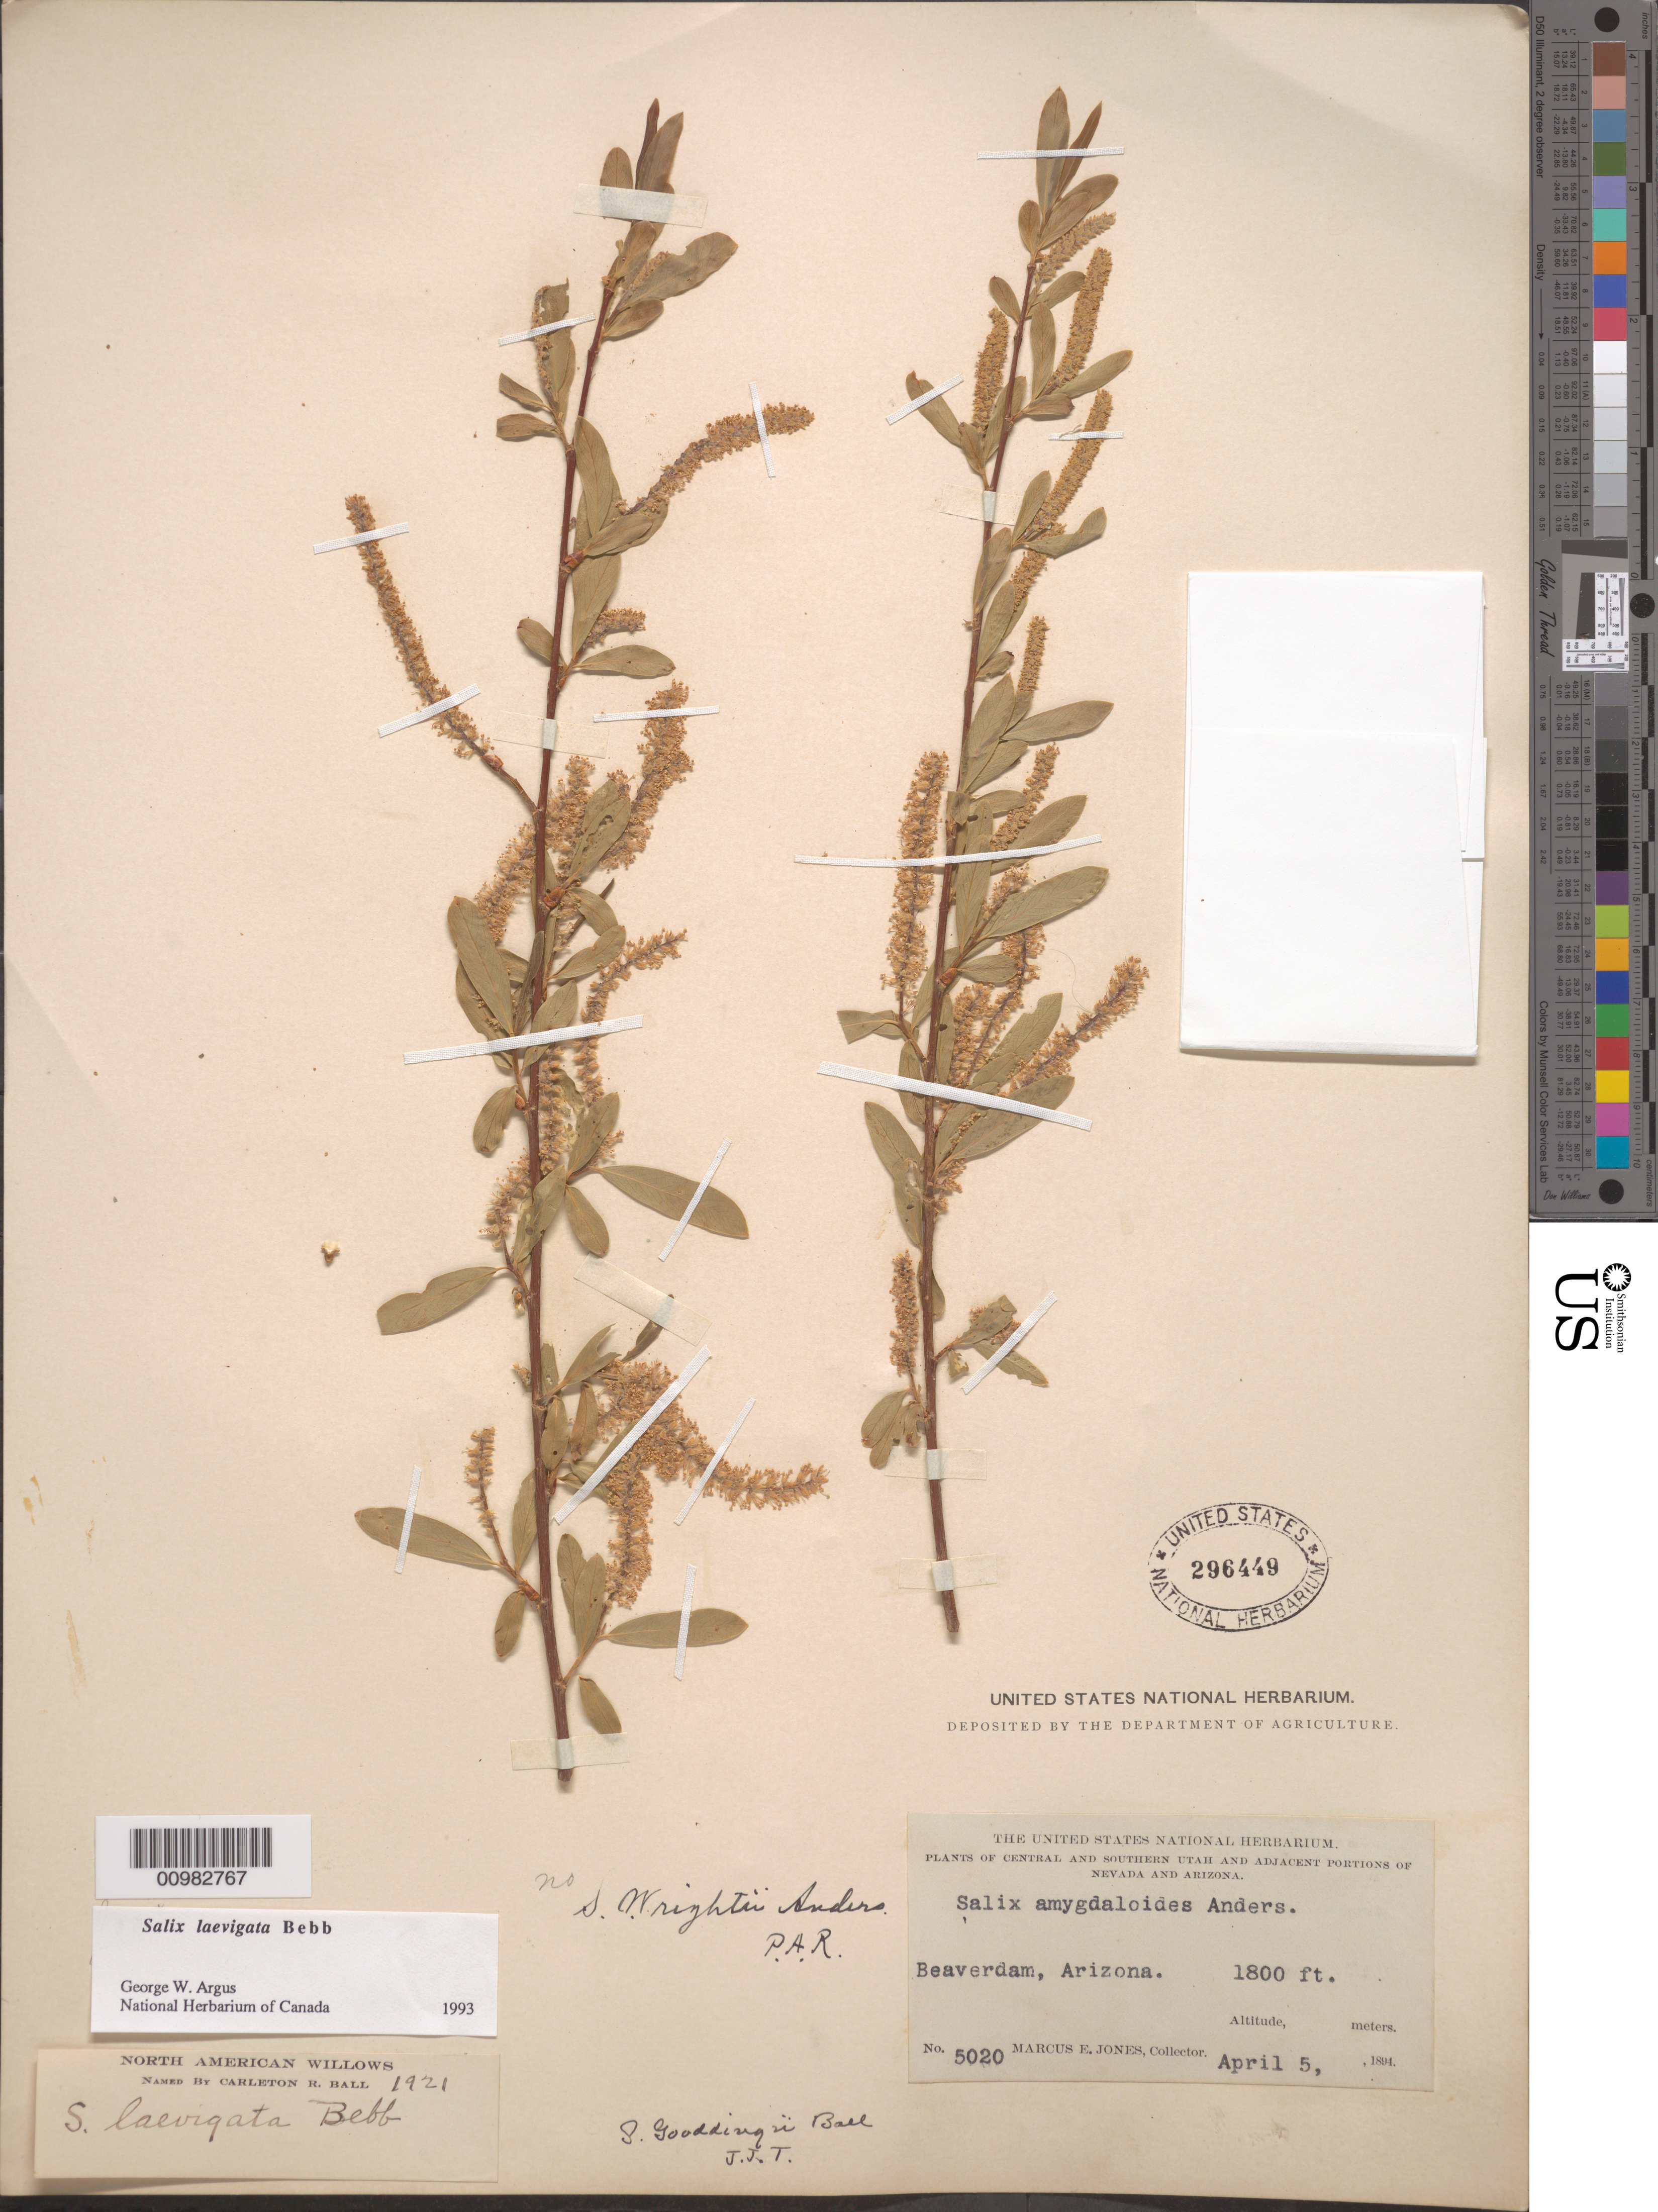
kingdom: Plantae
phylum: Tracheophyta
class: Magnoliopsida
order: Malpighiales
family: Salicaceae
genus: Salix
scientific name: Salix laevigata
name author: Bebb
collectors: M. E. Jones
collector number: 5020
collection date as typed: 05 Apr 1894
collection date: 1894-04-05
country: United States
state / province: Arizona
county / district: Mohave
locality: Beaverdam.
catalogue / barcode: US 296449